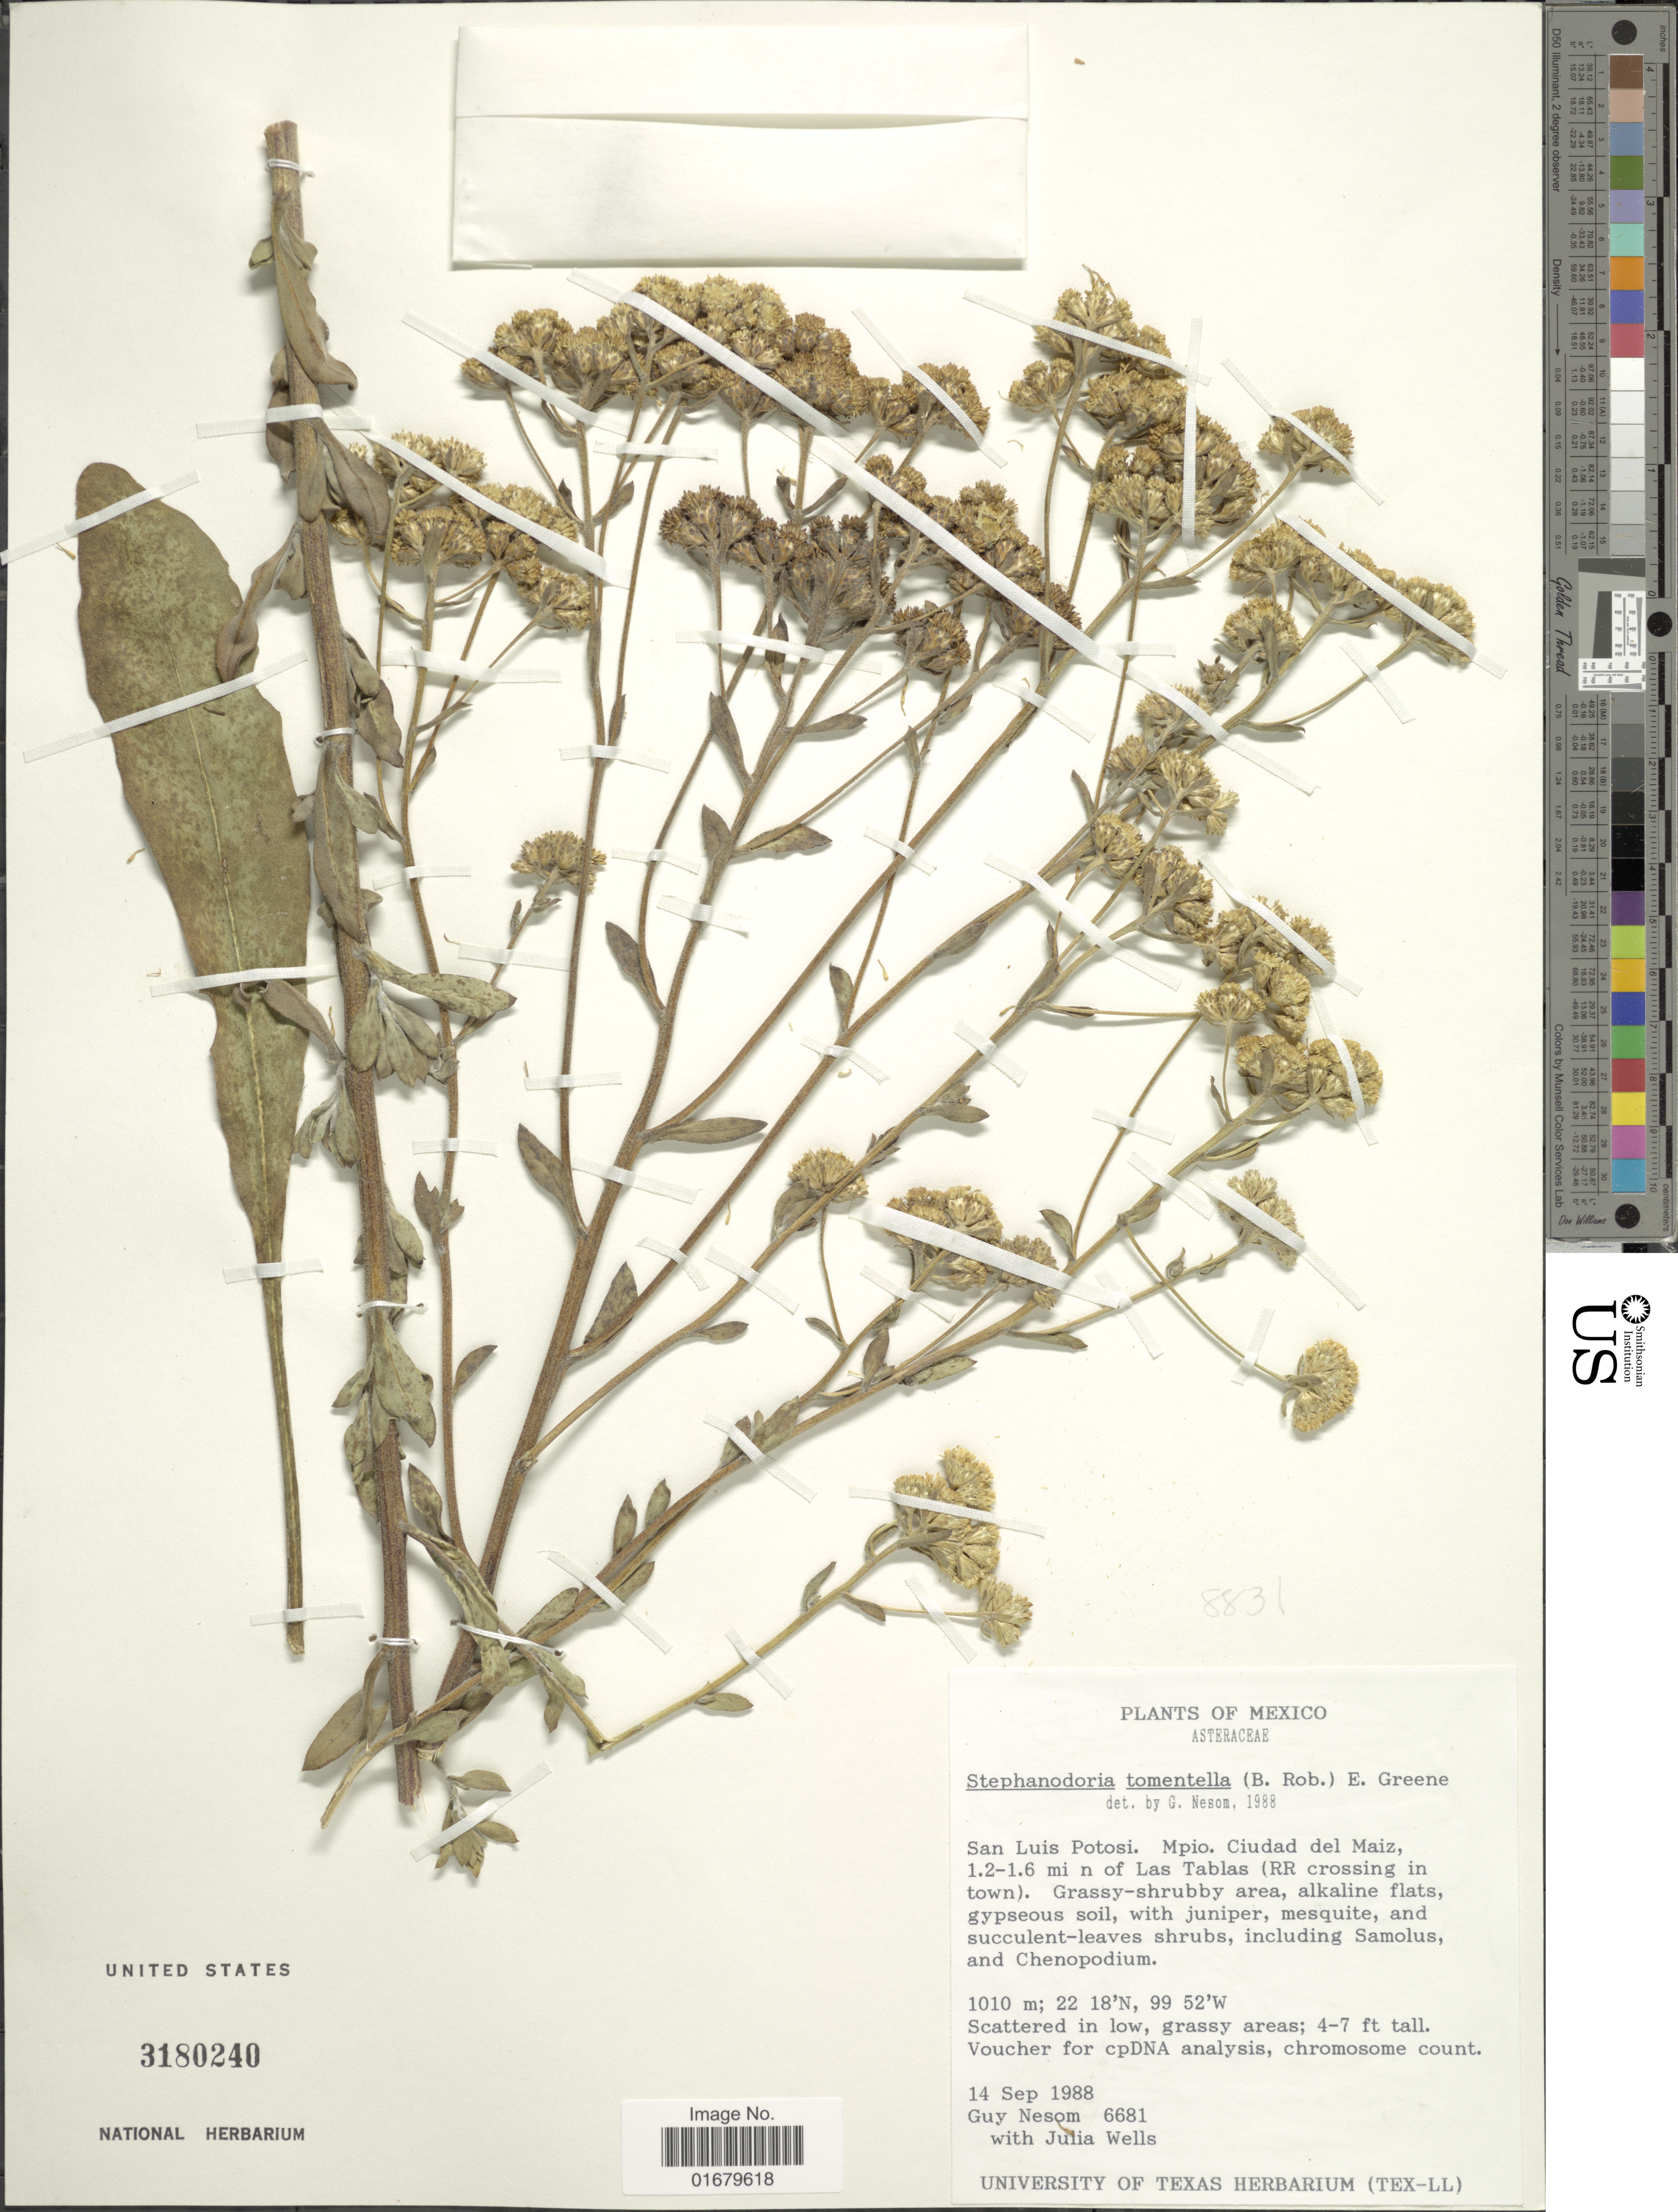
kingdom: Plantae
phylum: Tracheophyta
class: Magnoliopsida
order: Asterales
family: Asteraceae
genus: Xanthocephalum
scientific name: Xanthocephalum tomentellum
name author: B.L. Rob.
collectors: G. Nesom & J. Wells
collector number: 6681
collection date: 1988-09-14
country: Mexico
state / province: San Luis Potosí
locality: Mpio. Ciudad del Maiz, 1.2-1.6 mi n of Las Tablas (RR crossing in town)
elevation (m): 1010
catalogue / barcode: US 3180240